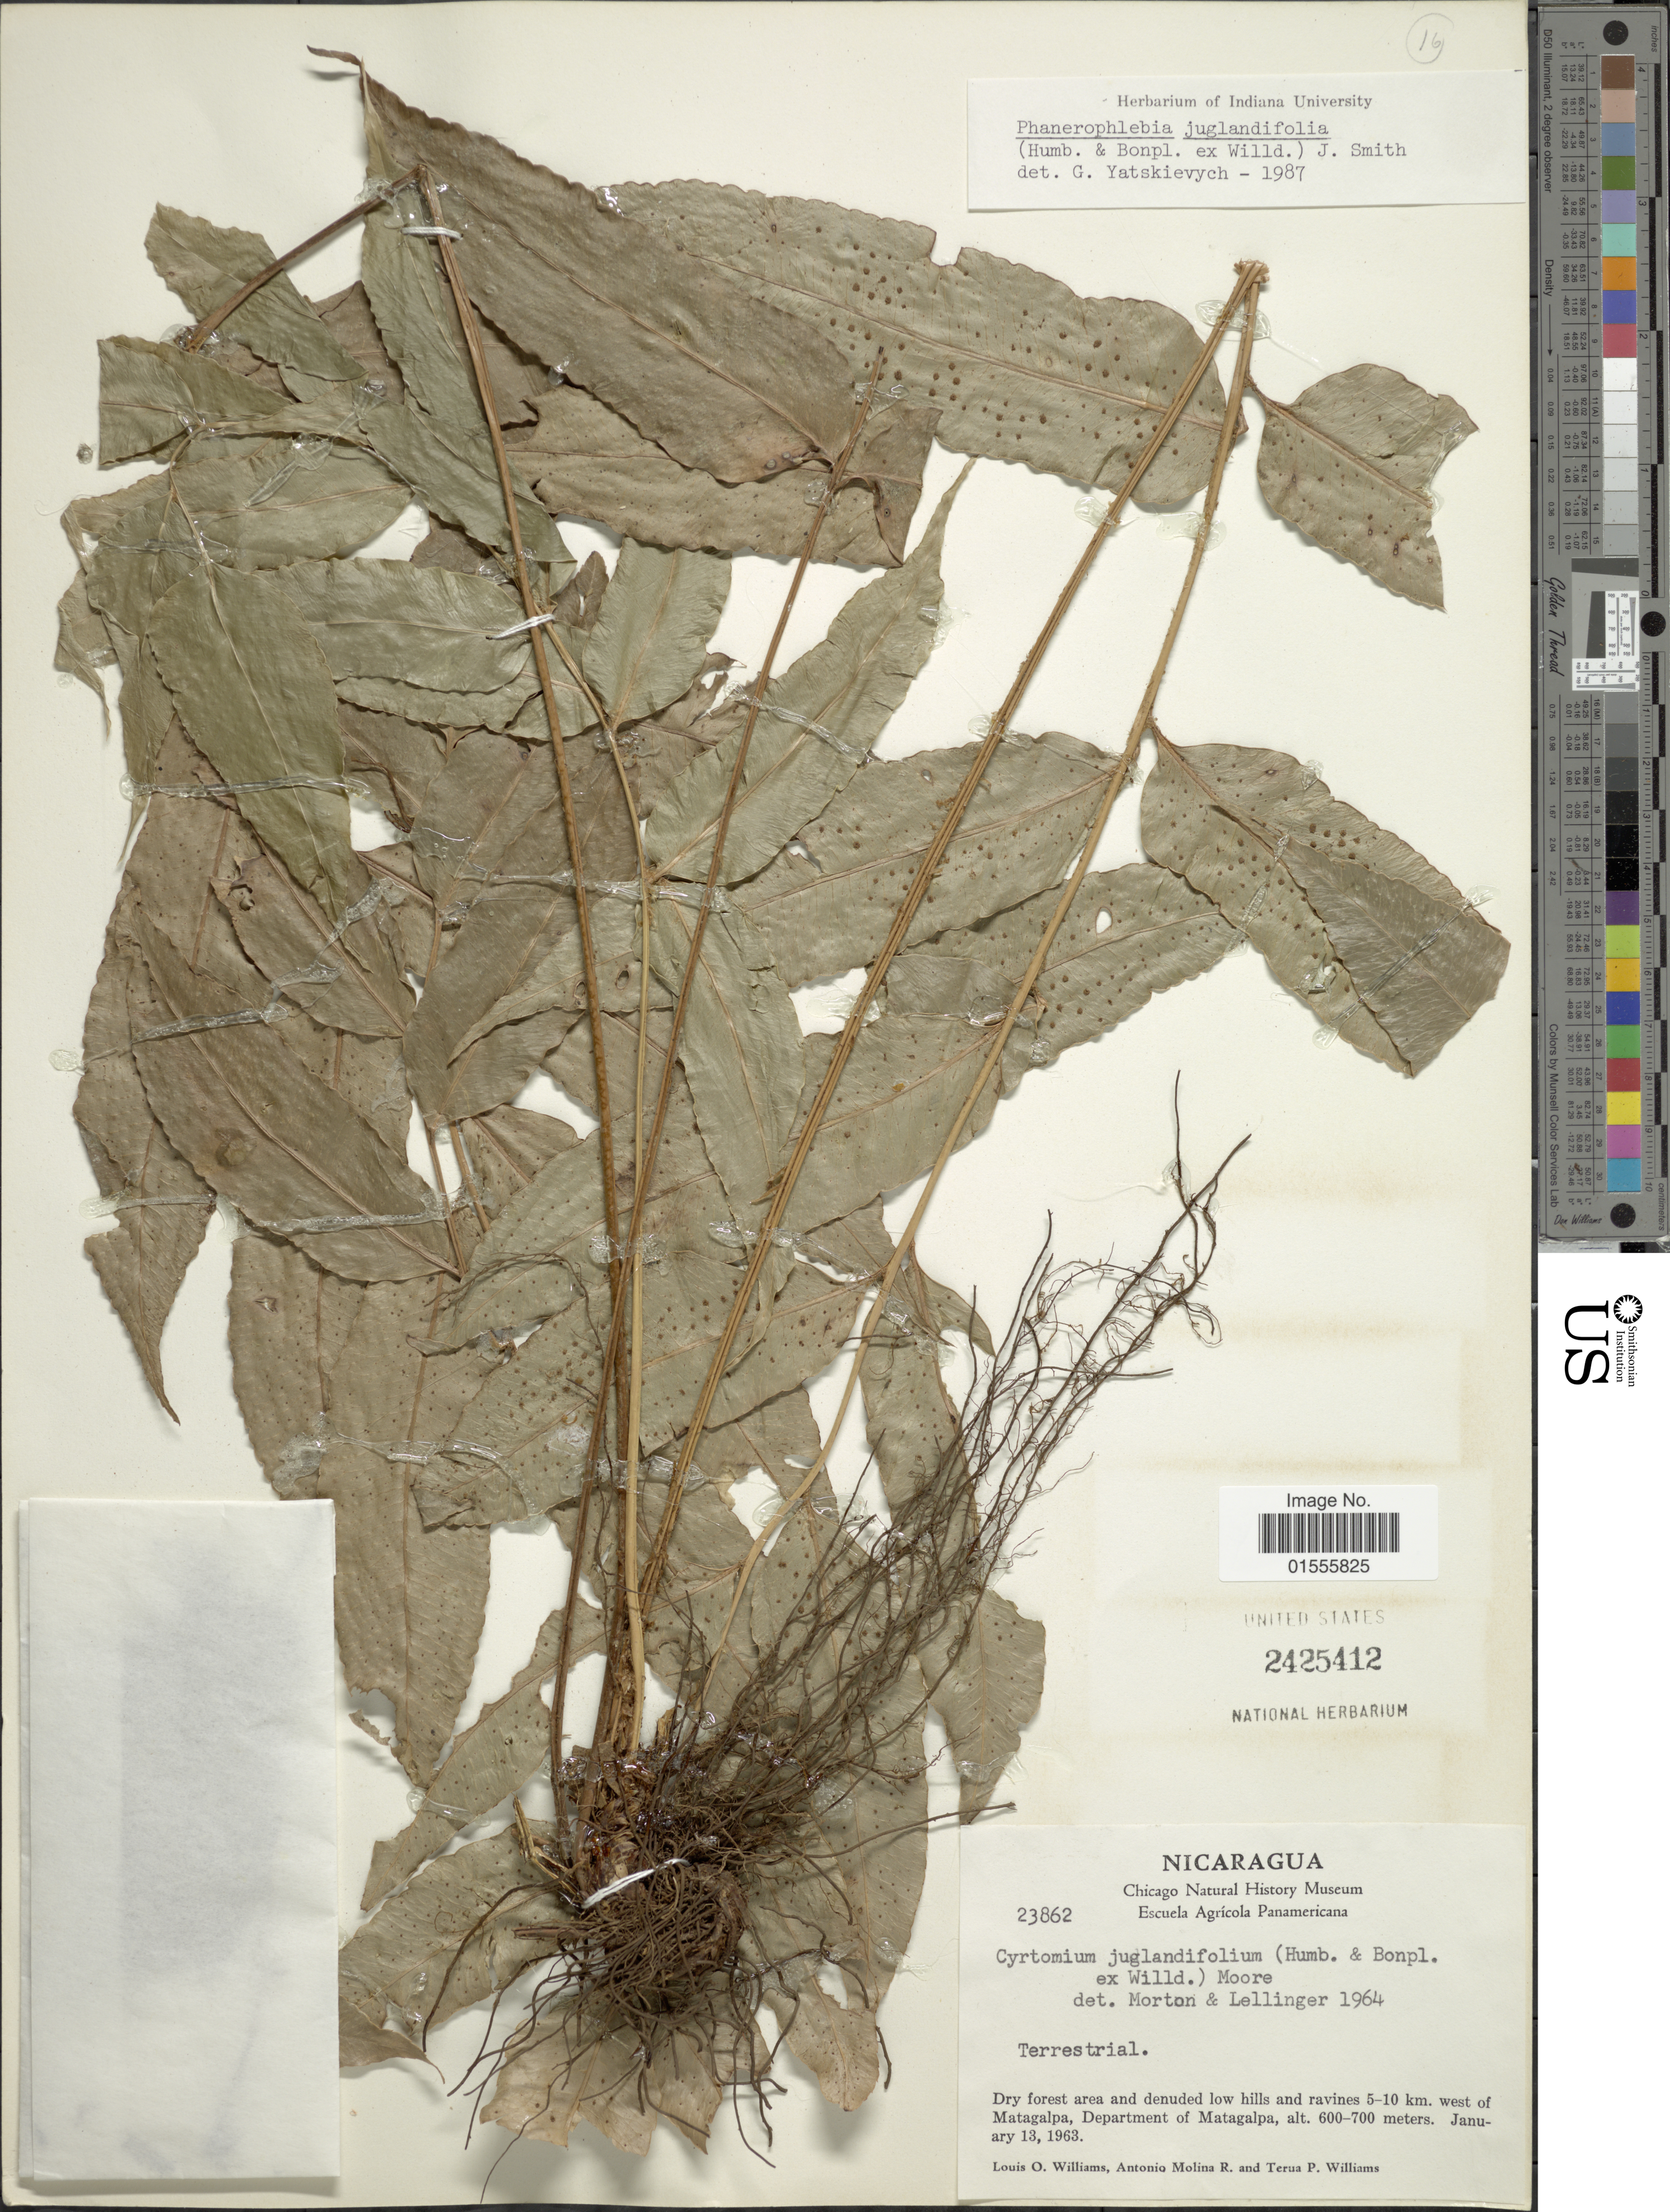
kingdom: Plantae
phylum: Tracheophyta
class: Polypodiopsida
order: Polypodiales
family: Dryopteridaceae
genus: Phanerophlebia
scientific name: Phanerophlebia juglandifolia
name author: (Willd.) J. Sm.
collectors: L. O. Williams, A. Molina R. & T. P. Williams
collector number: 23862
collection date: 1963-01-13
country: Nicaragua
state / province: Matagalpa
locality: Dry forest area and denuded low hills and ravines 5-10 km. west of Matagalpa, Department of Matagalpa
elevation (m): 600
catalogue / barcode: US 2425412